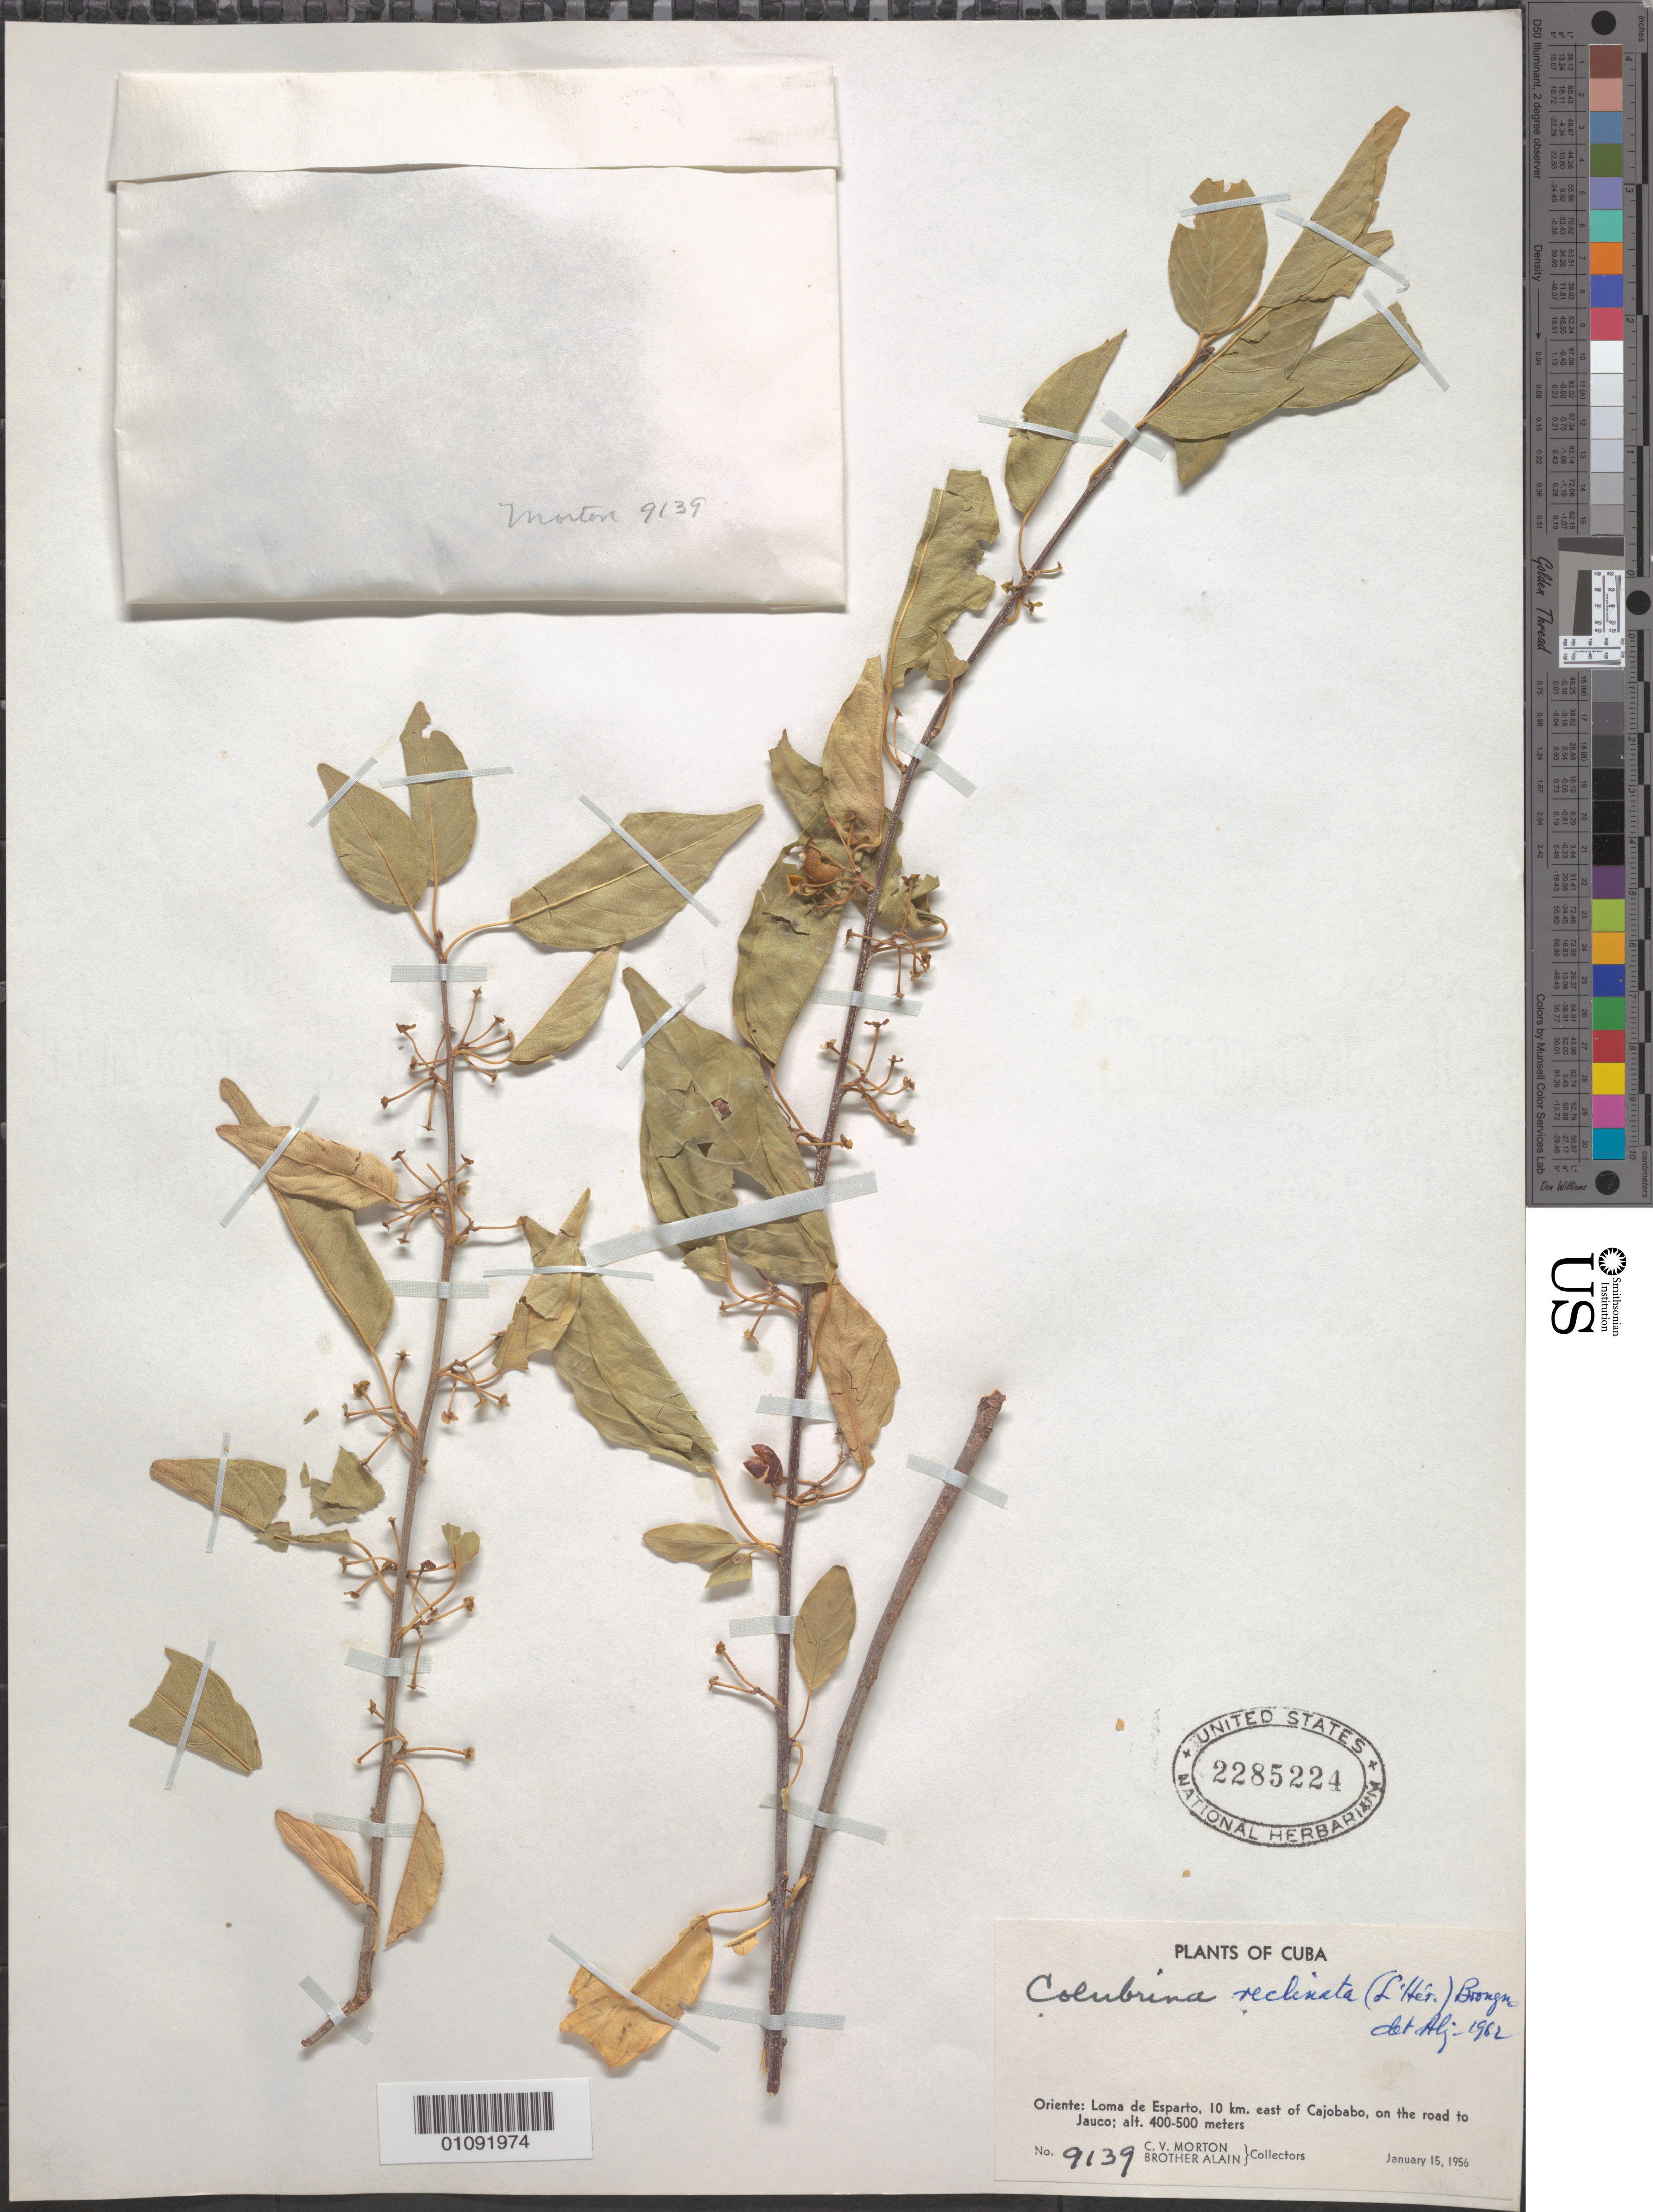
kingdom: Plantae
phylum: Tracheophyta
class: Magnoliopsida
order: Rosales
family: Rhamnaceae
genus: Colubrina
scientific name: Colubrina elliptica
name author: (Sw.) Brizicky & W.L. Stern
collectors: C. V. Morton & A. H. Liogier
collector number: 9139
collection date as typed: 15 Jan 1956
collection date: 1956-01-15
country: Cuba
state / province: Guantánamo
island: Cuba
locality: Oriente: Loma de Esparto, 10km E of Cajobabo, on the road to Jauco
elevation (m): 400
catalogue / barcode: US 2285224